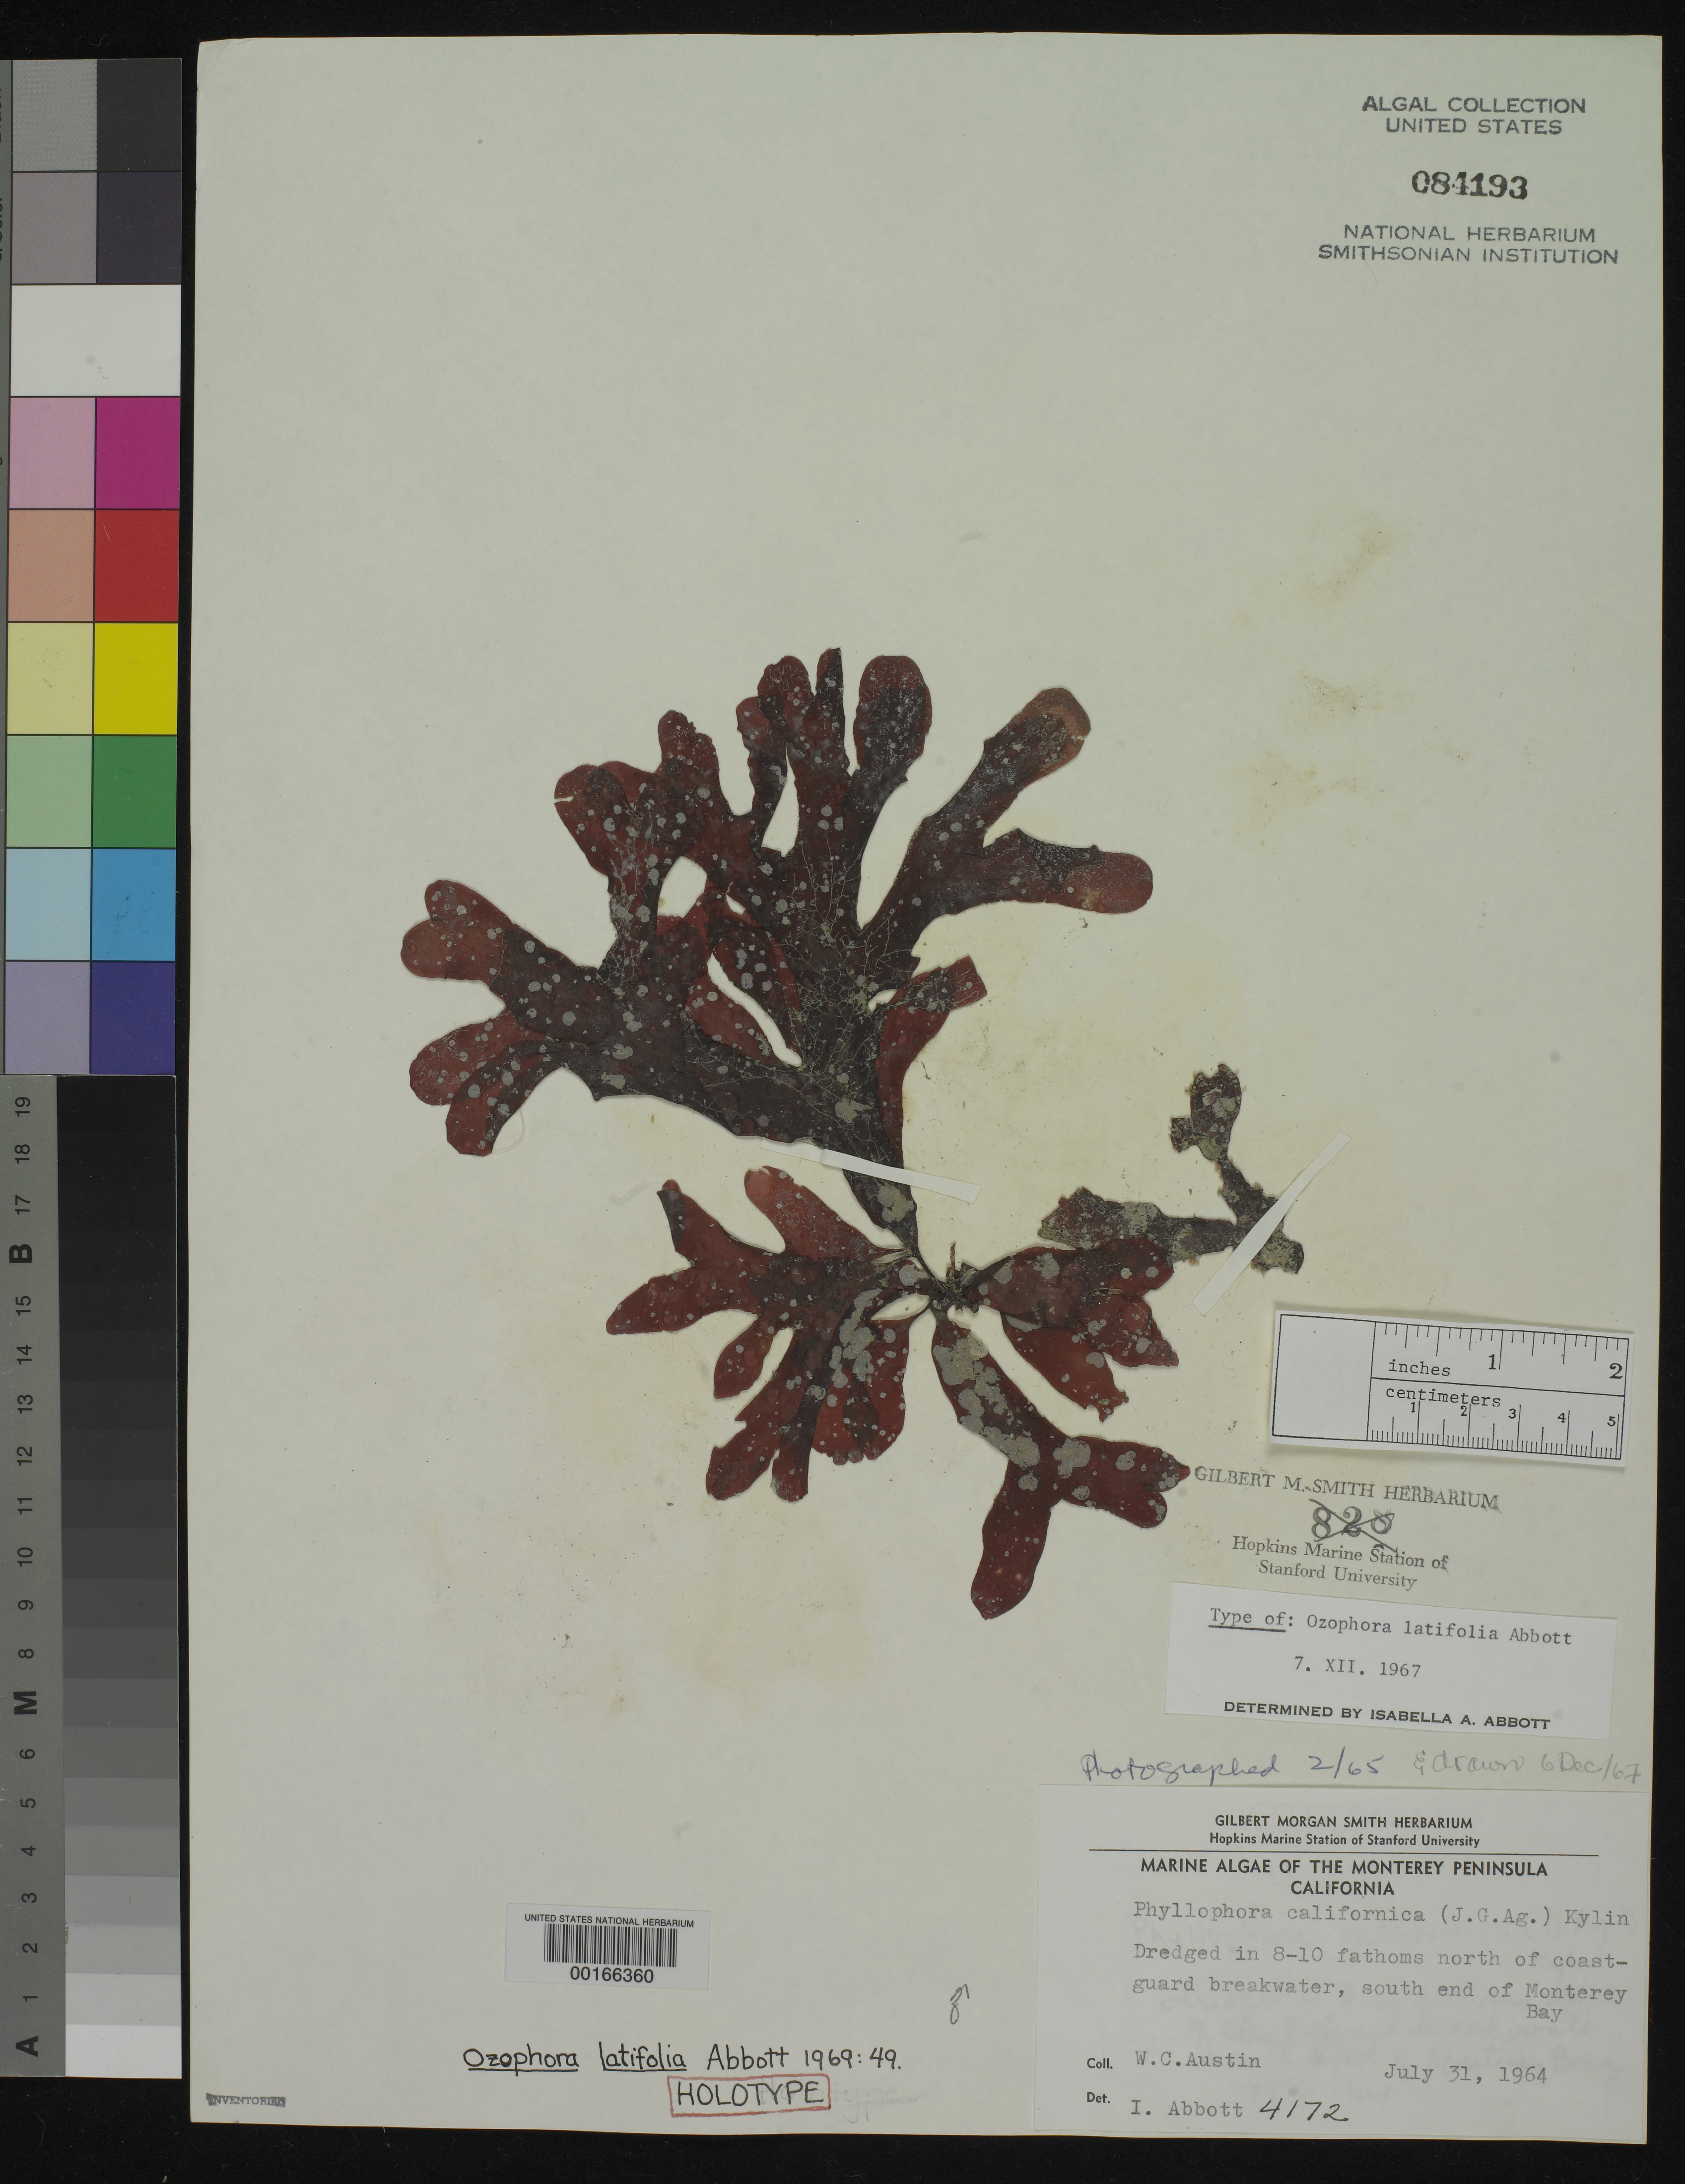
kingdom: Plantae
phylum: Rhodophyta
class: Florideophyceae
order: Gigartinales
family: Phyllophoraceae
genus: Ozophora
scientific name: Ozophora latifolia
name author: I.A. Abbott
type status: Holotype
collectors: W. Austin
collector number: IAA 4172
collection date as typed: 31 Jul 1964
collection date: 1964-07-31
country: United States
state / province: California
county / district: Monterey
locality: South Monterey Bay.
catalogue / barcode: US 84193